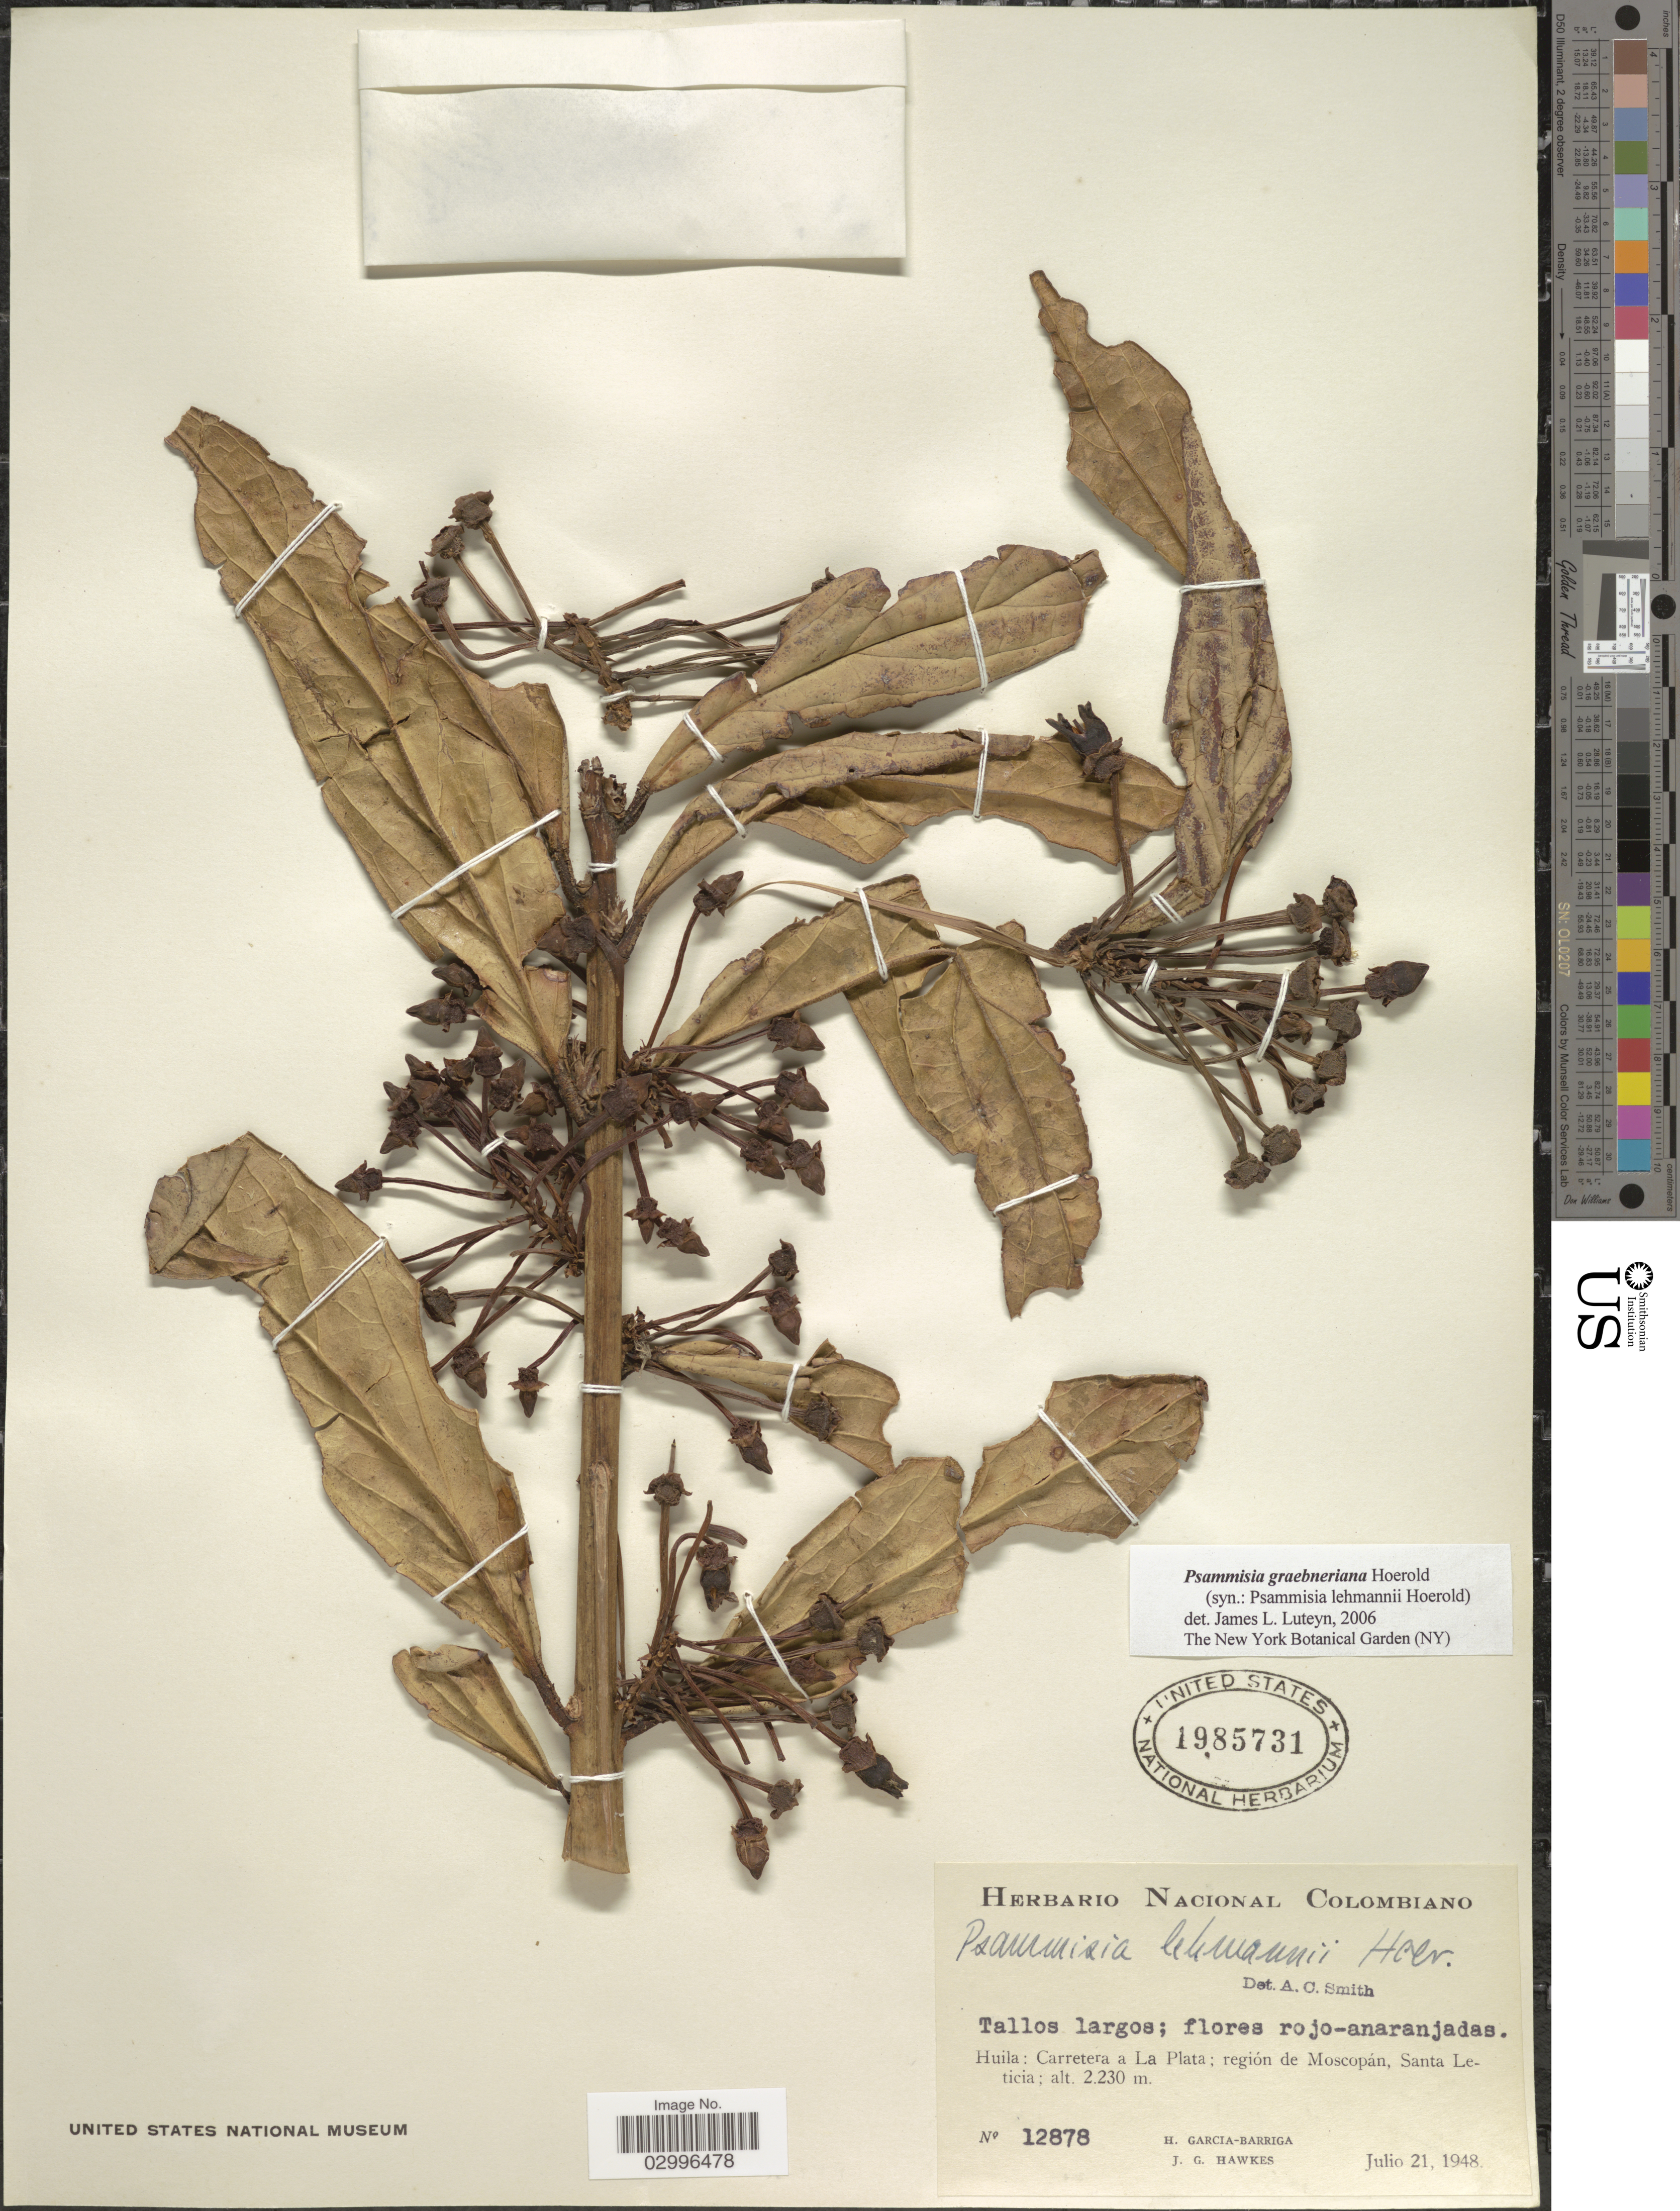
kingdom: Plantae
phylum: Tracheophyta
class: Magnoliopsida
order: Ericales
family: Ericaceae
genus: Psammisia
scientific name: Psammisia graebneriana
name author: Hoerold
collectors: H. García Barriga & J. Hawkes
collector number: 12878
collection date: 1948-07-21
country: Colombia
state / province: Huila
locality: Carretera a La Plata: región de Moscopán, Santa Leticia.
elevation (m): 2230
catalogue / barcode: US 1985731